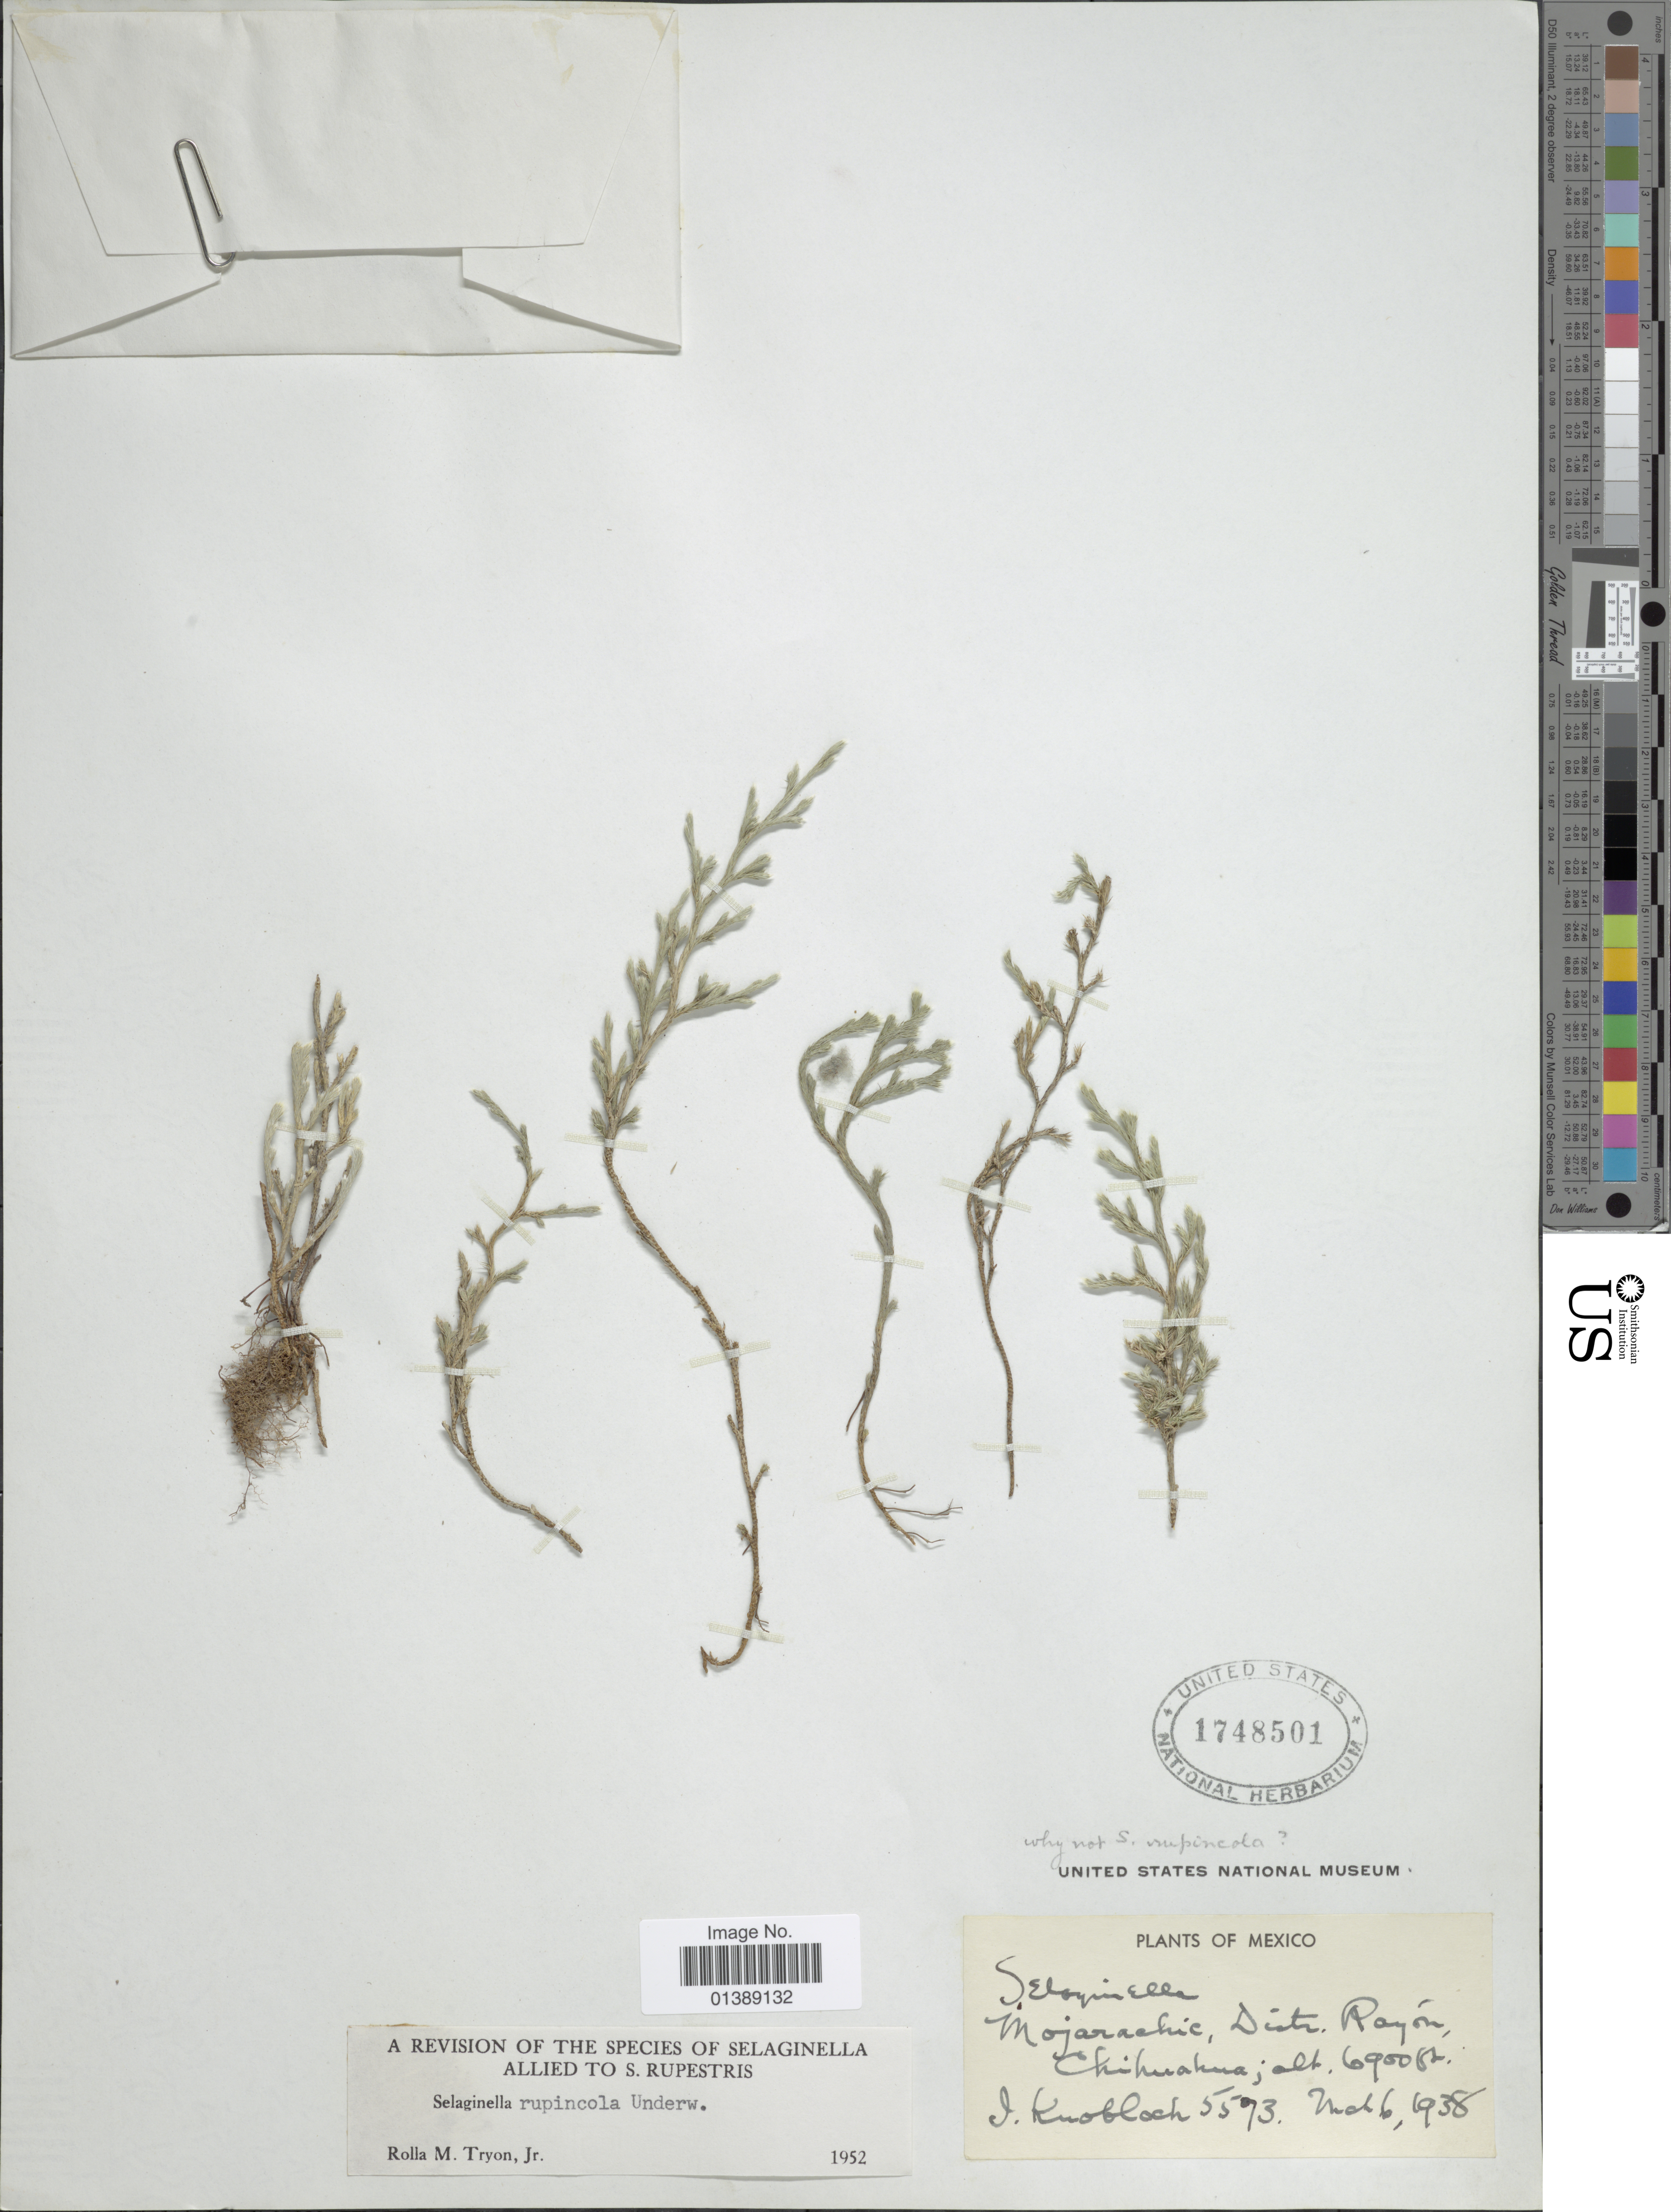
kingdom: Plantae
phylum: Tracheophyta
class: Lycopodiopsida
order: Selaginellales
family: Selaginellaceae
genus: Selaginella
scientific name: Selaginella rupincola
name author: Underw.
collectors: I. W. Knobloch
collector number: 5593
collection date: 1938-03-06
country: Mexico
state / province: Chihuahua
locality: Mojarachic, Distr Rayón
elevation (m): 2103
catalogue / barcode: US 1748501